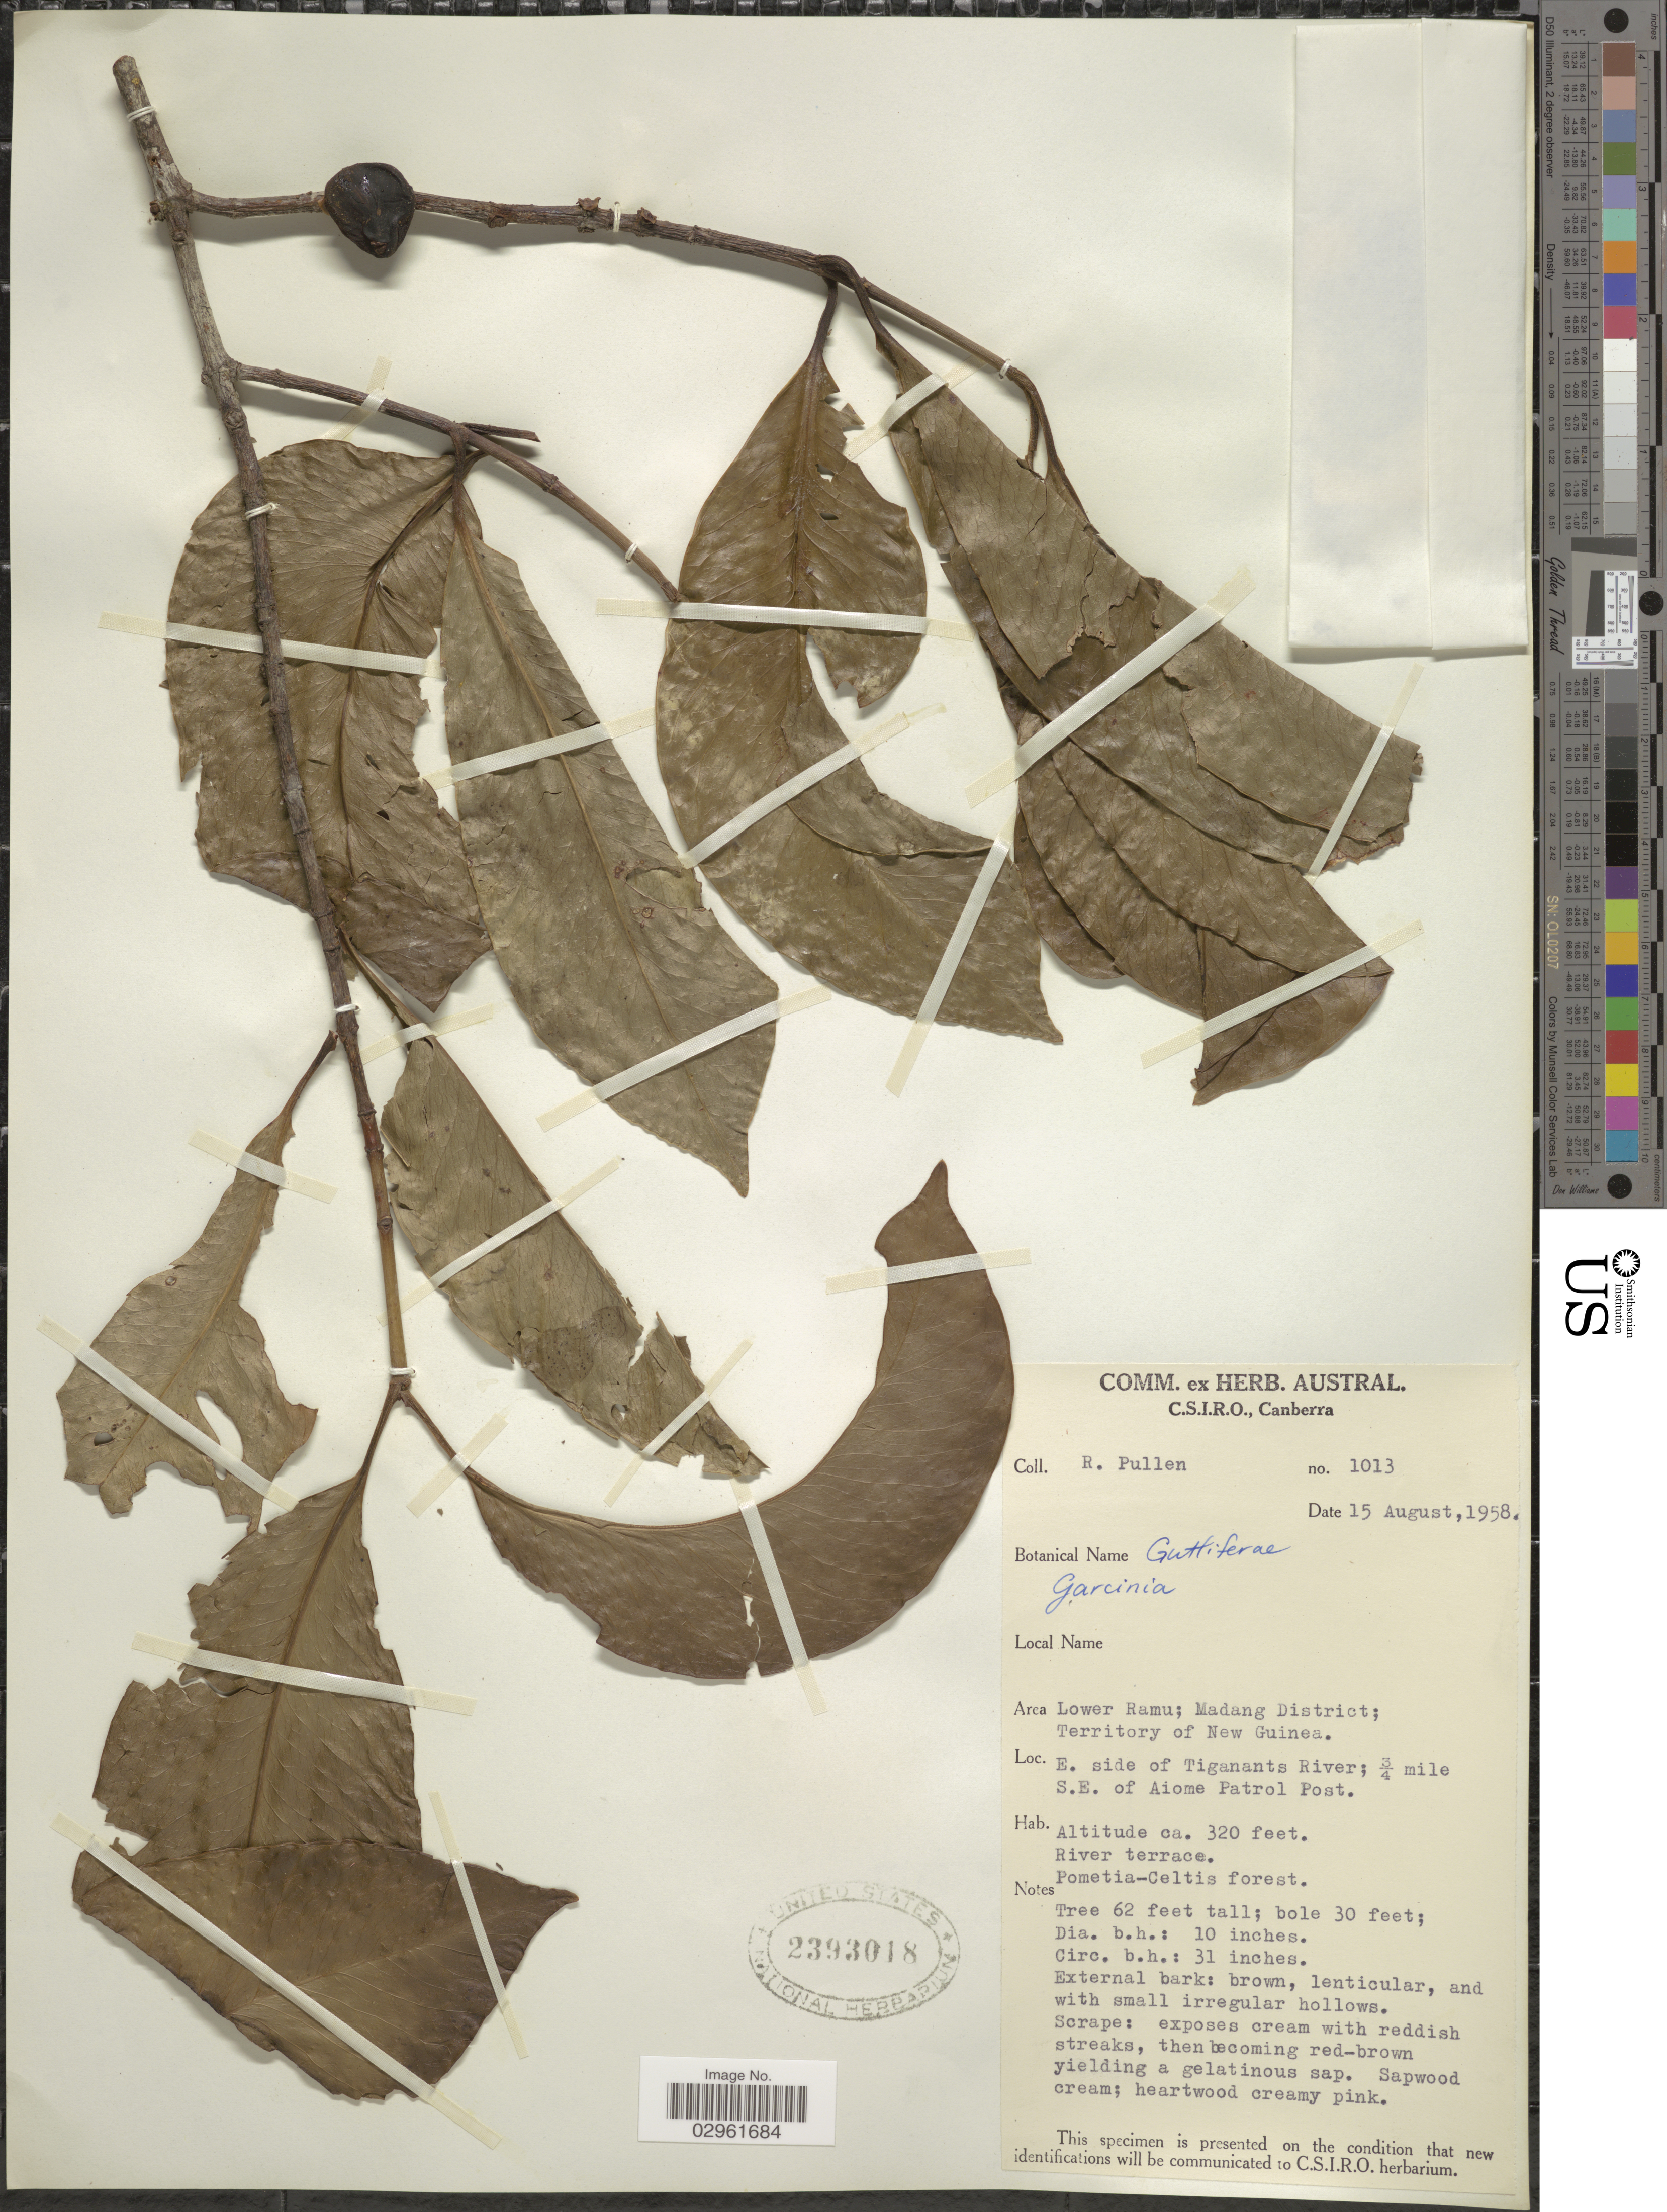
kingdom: Plantae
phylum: Tracheophyta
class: Magnoliopsida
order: Malpighiales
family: Clusiaceae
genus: Garcinia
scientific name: Garcinia sp.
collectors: R. Pullen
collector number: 1013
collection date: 1958-08-15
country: Papua New Guinea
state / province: Madang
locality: Lower Ramu; Madang District; Territory of New Guinea. E. side of Tiganants River; ¾ mile S.E. of Aiome Patrol Post.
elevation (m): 98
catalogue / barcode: US 2393018